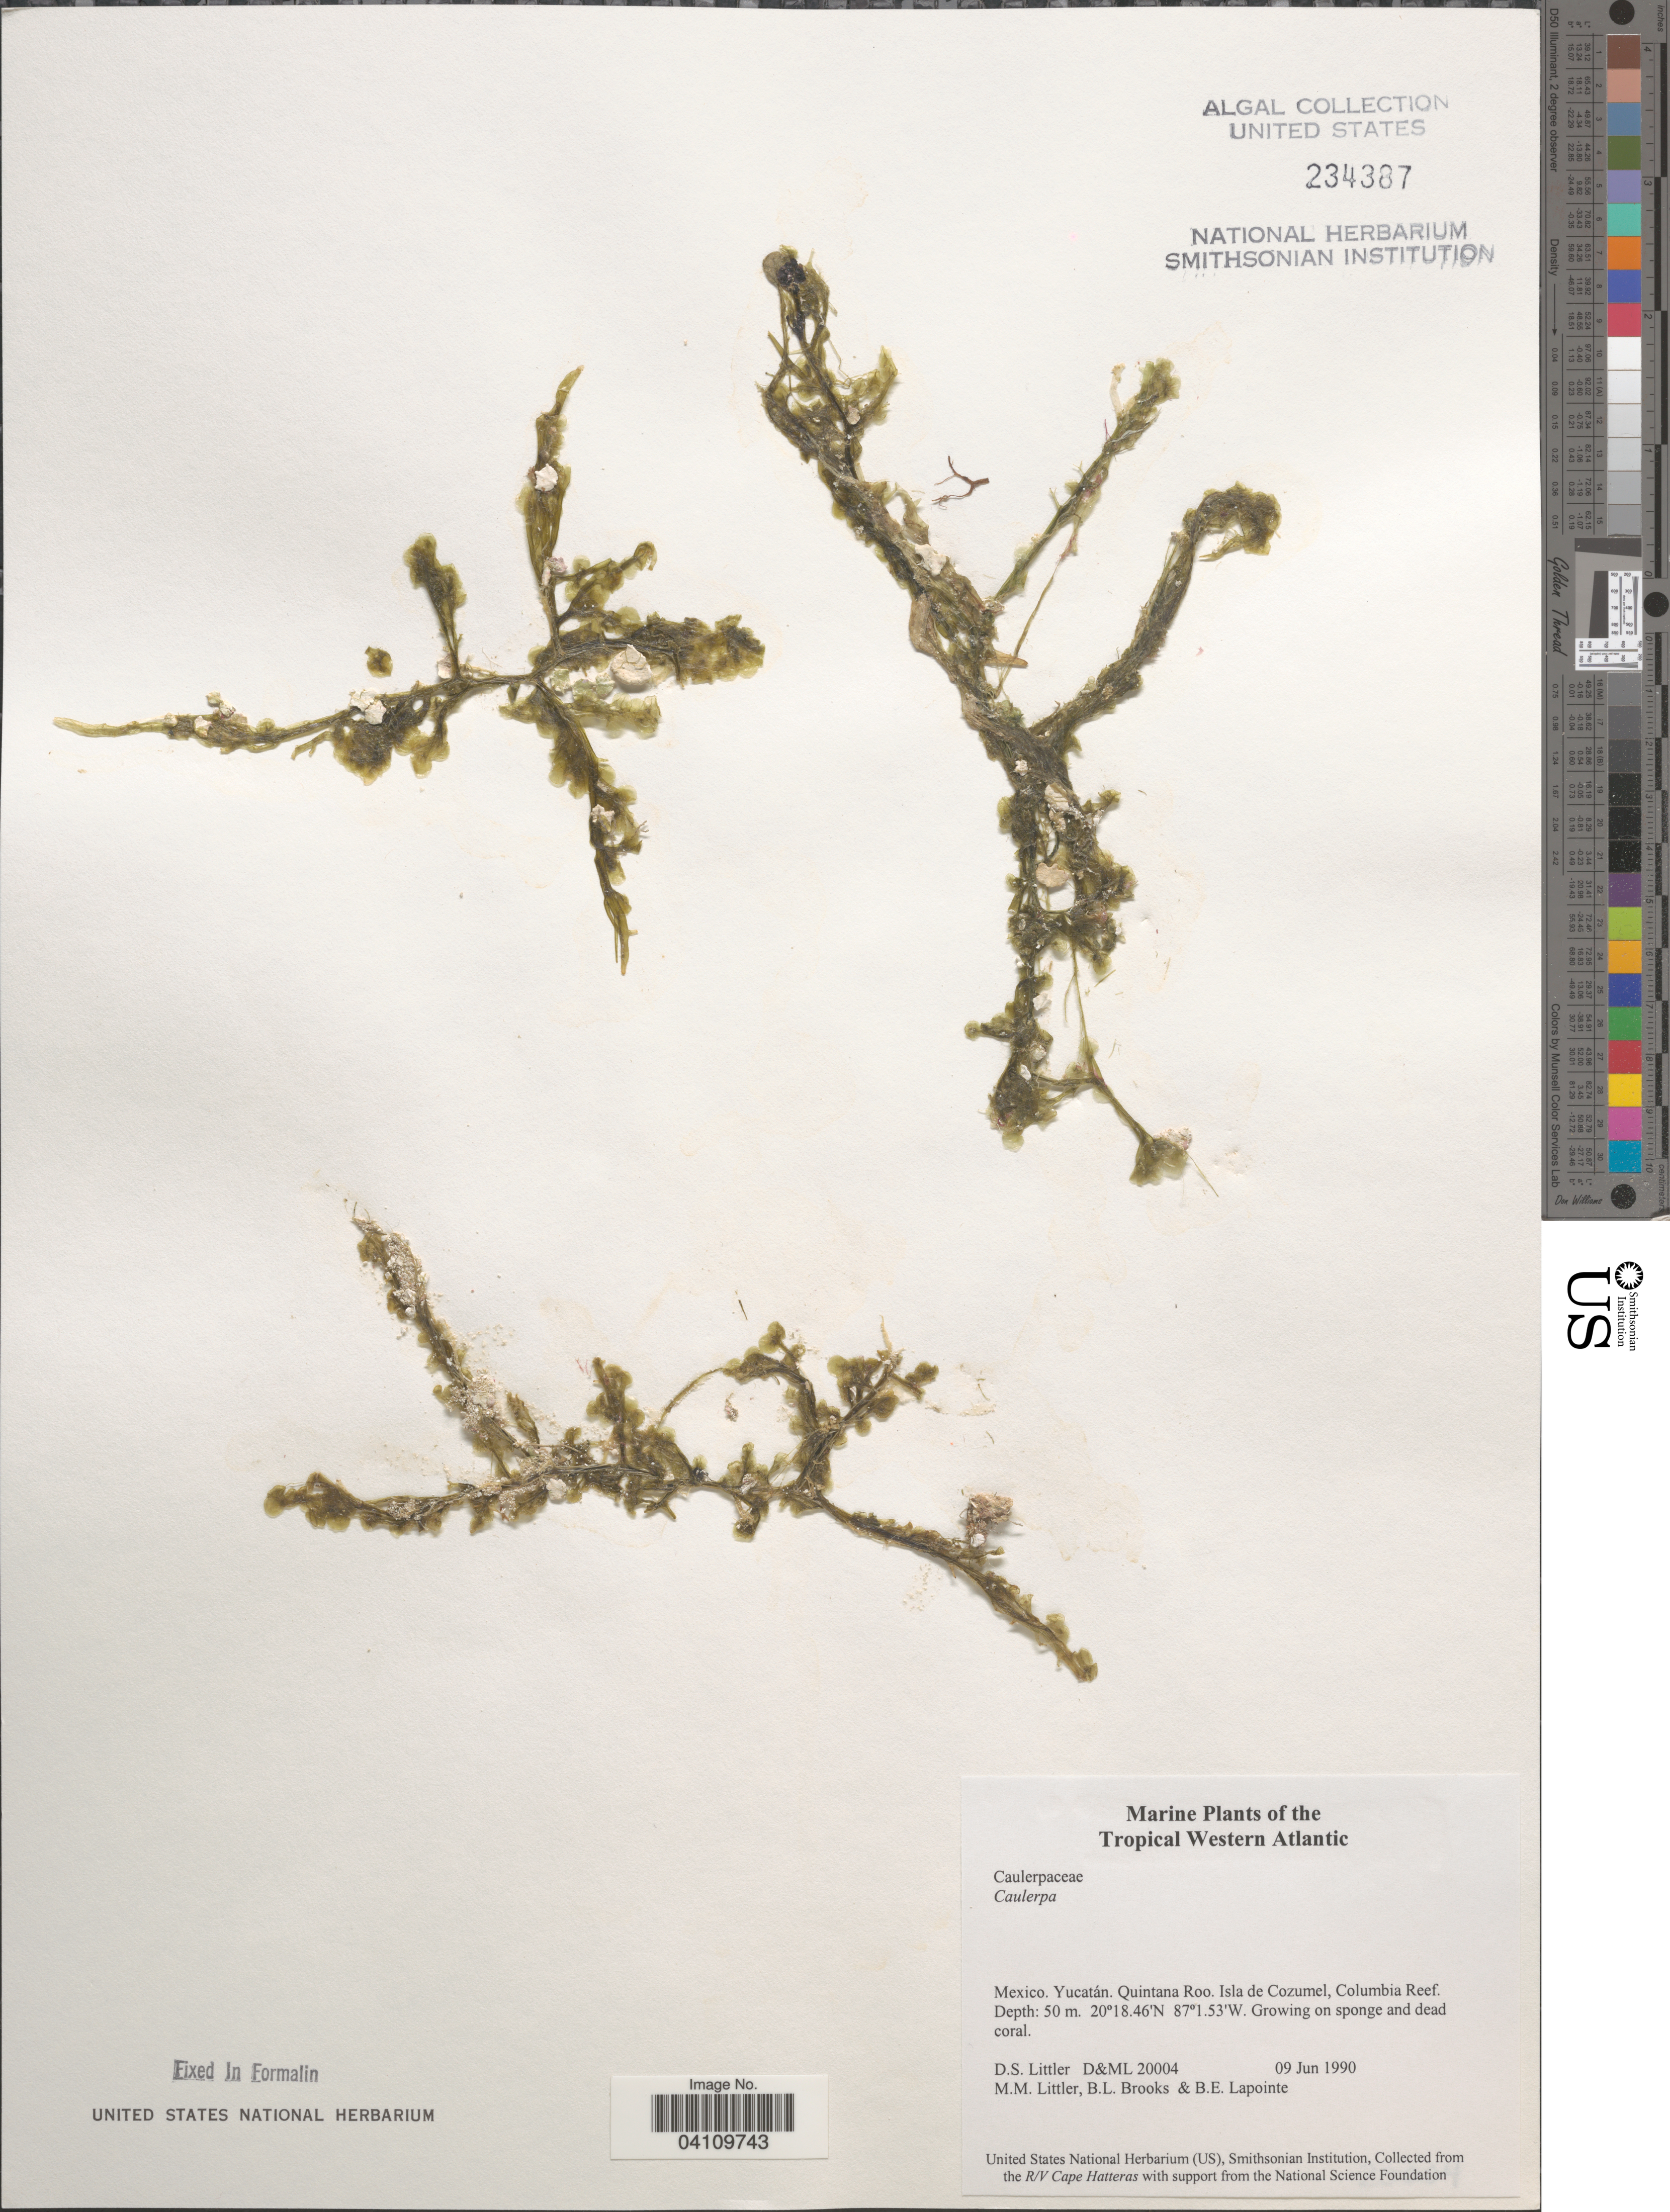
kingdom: Plantae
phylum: Chlorophyta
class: Ulvophyceae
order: Bryopsidales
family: Caulerpaceae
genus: Caulerpa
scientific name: Caulerpa sp.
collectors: D. S. Littler, B. Brooks & B. Lapointe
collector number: D&ML 20004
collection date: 1990-06-09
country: Mexico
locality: Tropical Western Atlantic. Yucatán. Quintana Roo. Isla de Cozumel, Columbia Reef.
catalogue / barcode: US 234387